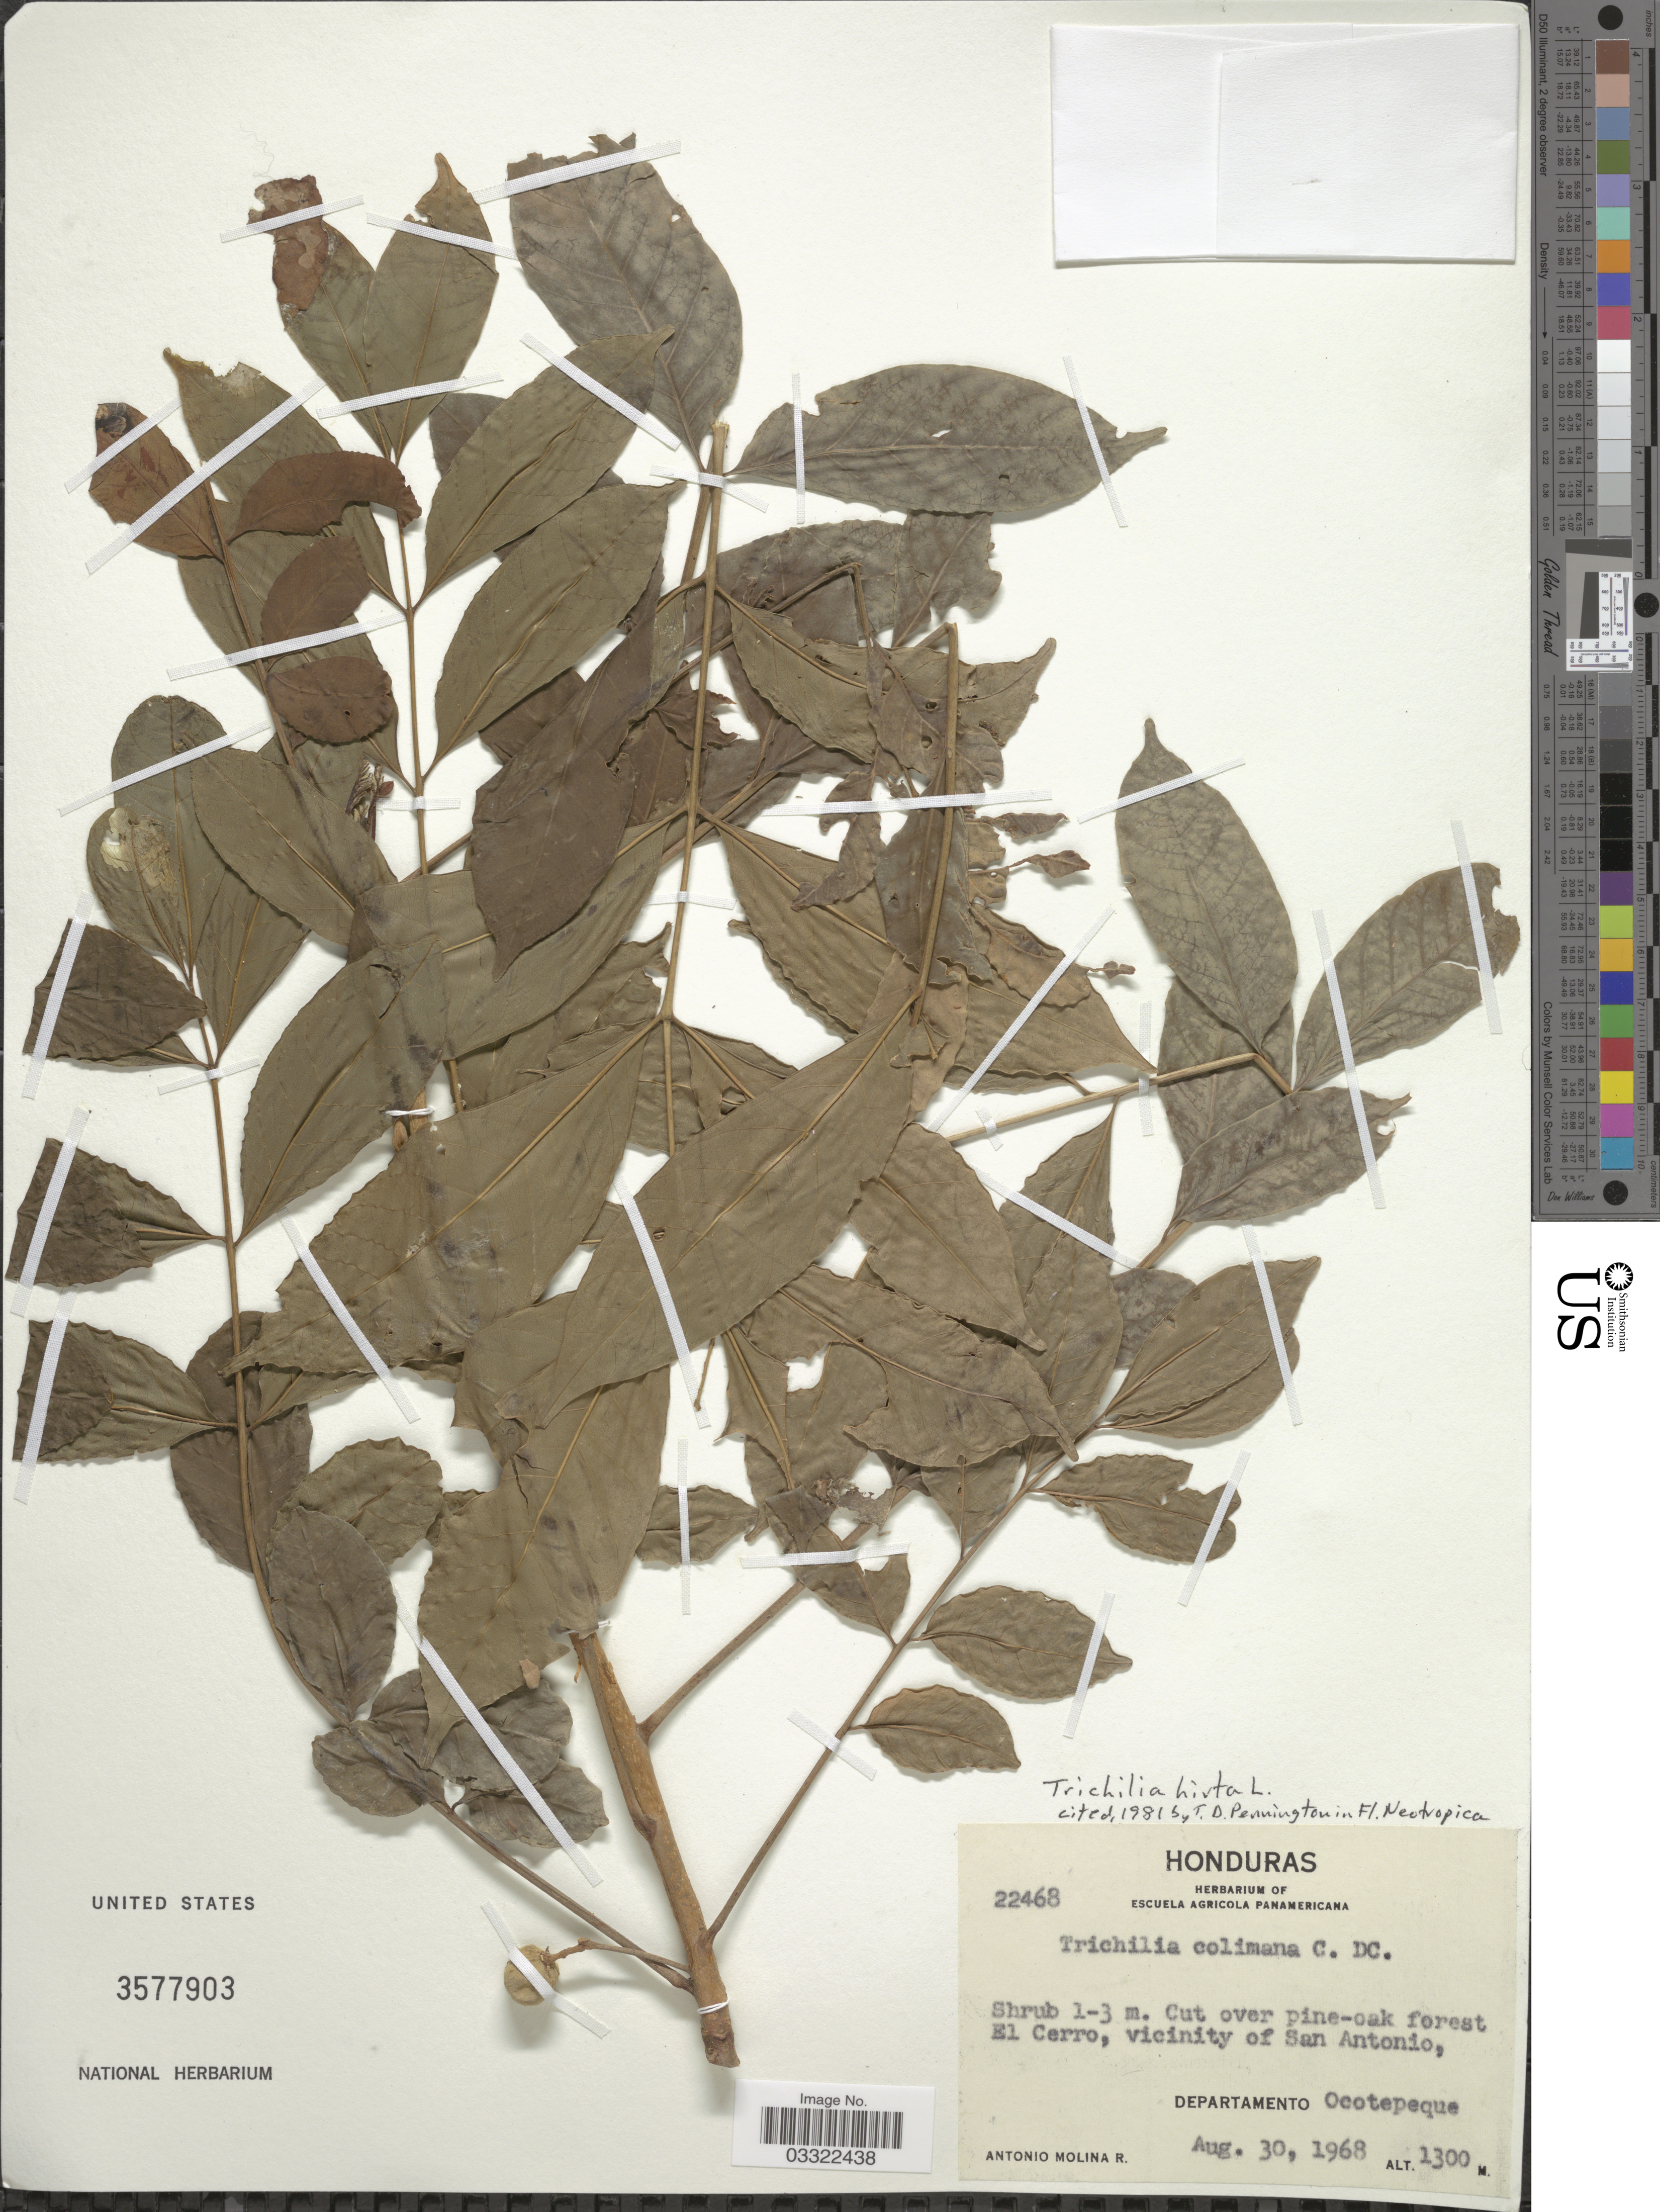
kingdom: Plantae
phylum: Tracheophyta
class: Magnoliopsida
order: Sapindales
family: Meliaceae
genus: Trichilia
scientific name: Trichilia hirta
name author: L.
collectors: A. Molina R.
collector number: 22468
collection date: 1968-08-30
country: Honduras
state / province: Ocotepeque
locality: Cut over pine-oak forest El Cerro, vicinity of San Antonio, Departamento Ocotepeque.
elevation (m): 1300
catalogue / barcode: US 3577903